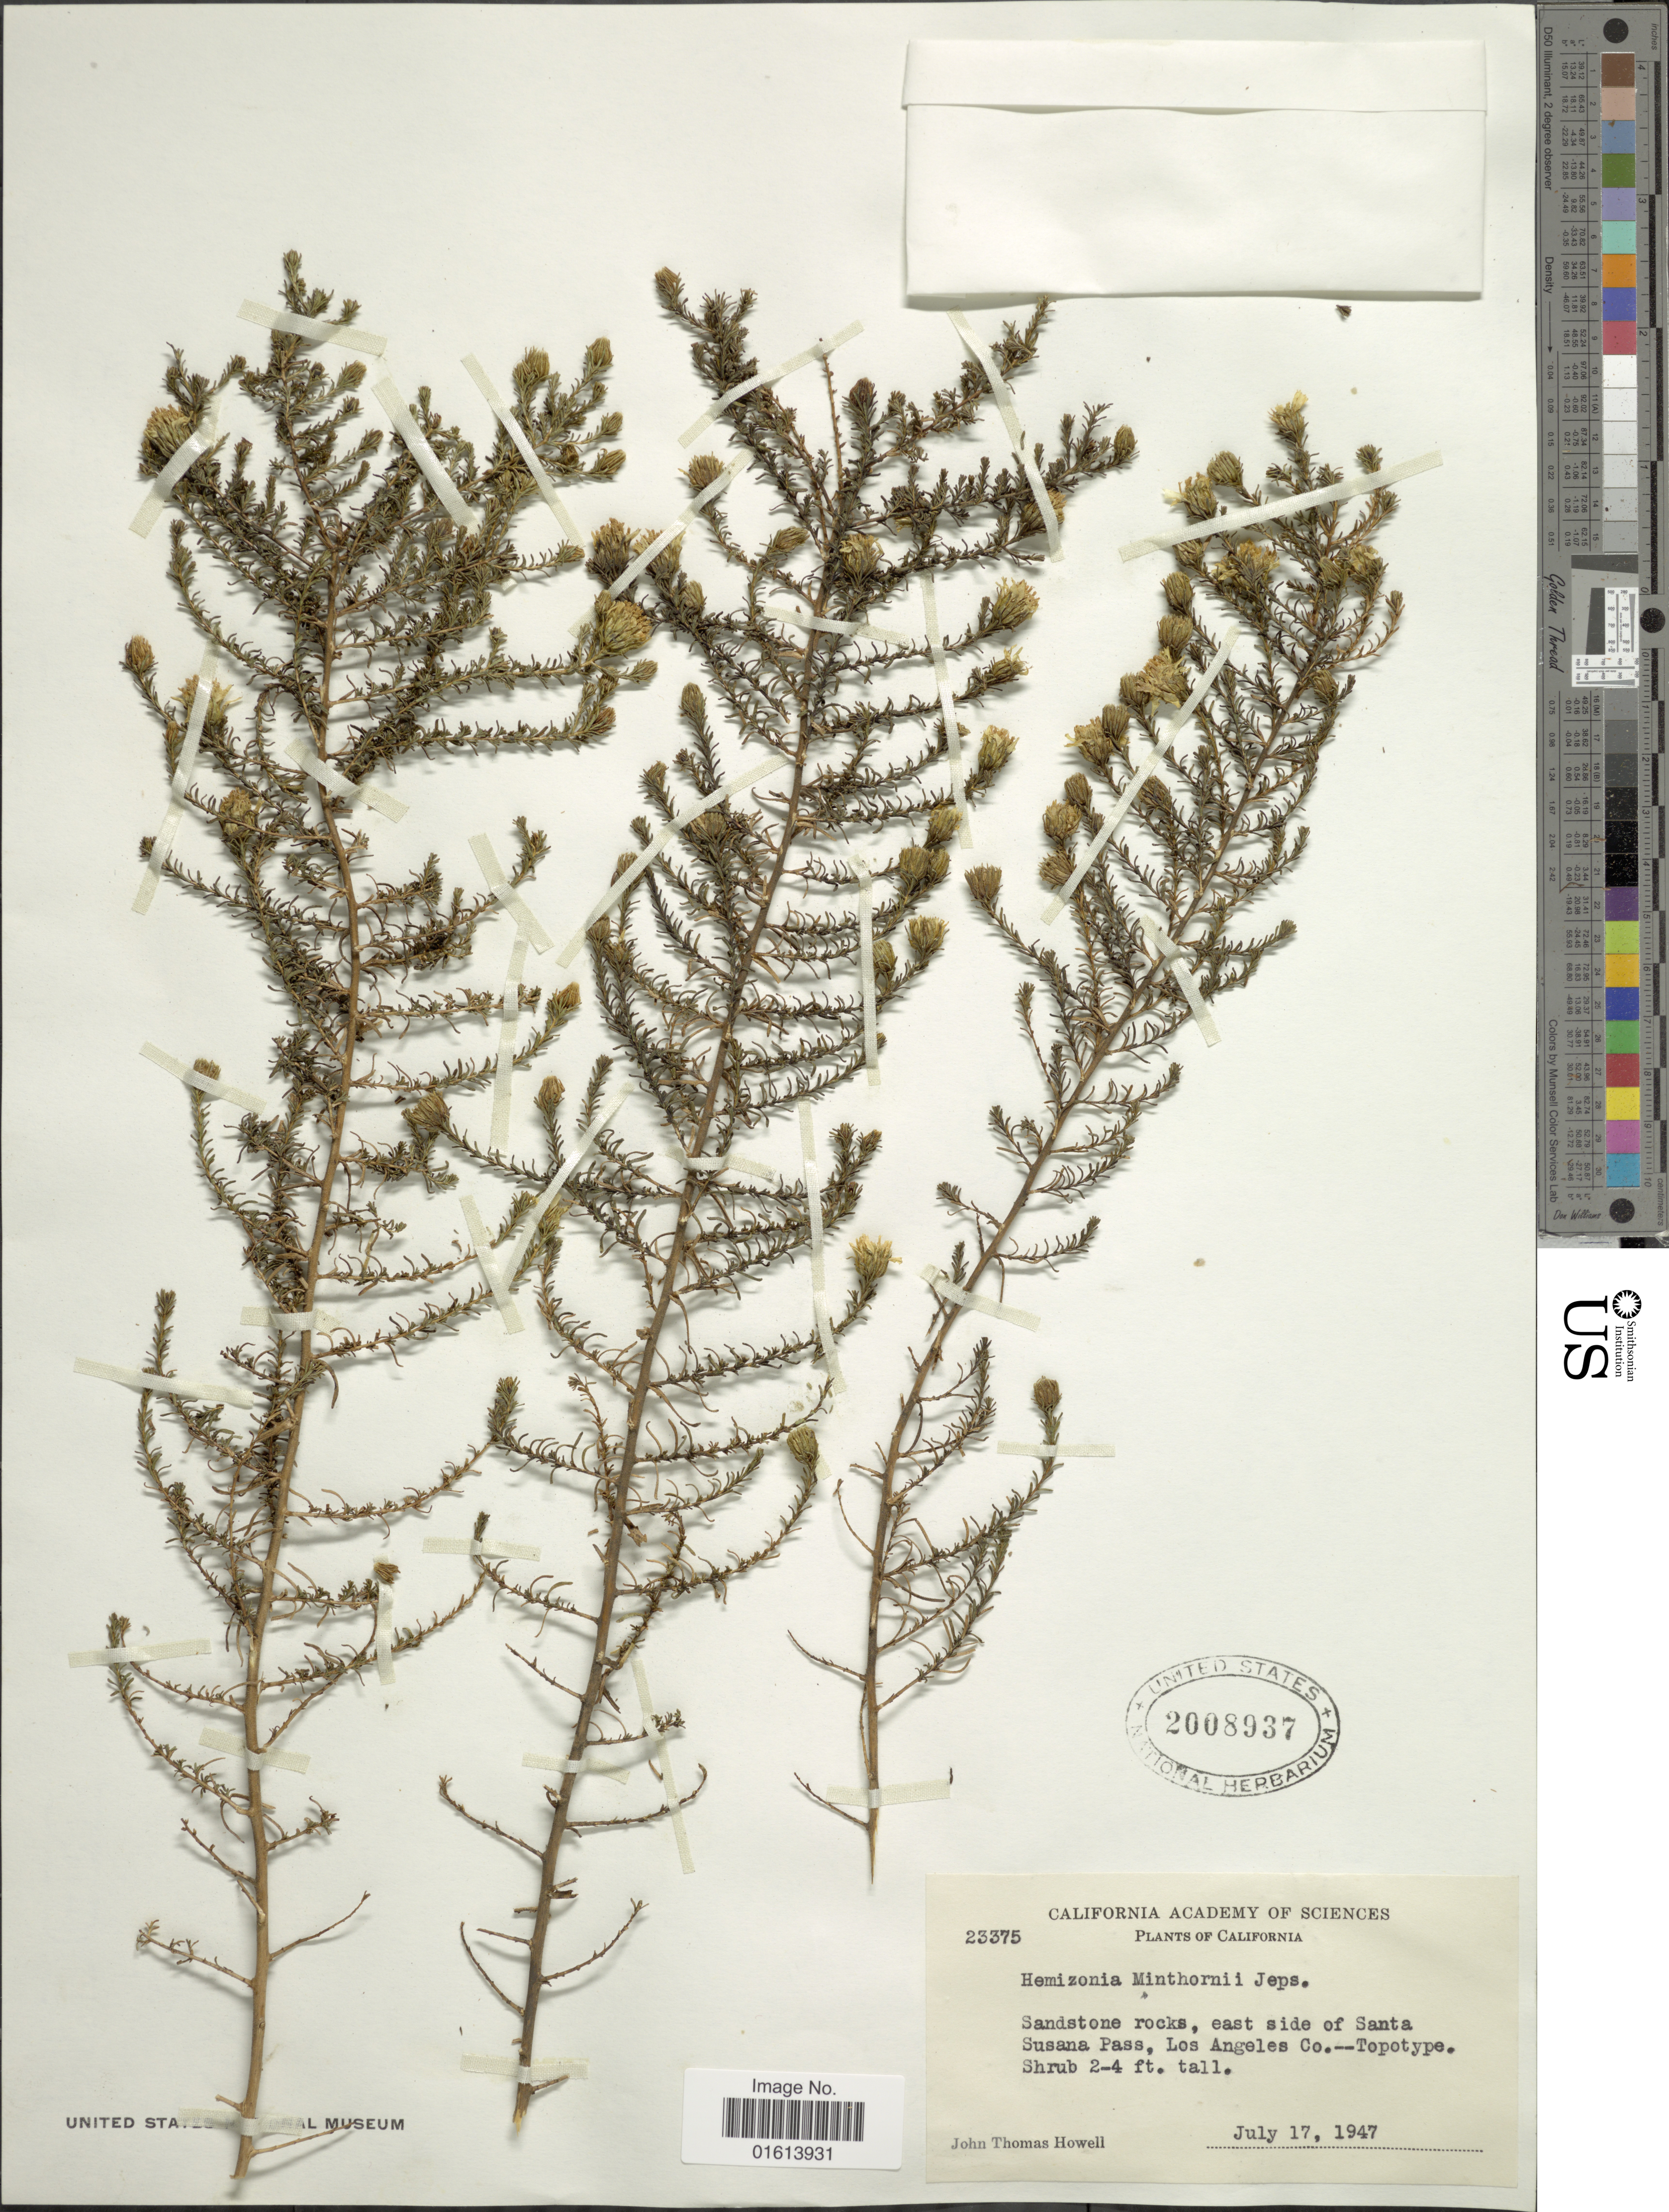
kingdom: Plantae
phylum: Tracheophyta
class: Magnoliopsida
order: Asterales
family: Asteraceae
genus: Deinandra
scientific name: Deinandra minthornii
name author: (Jeps.) B.G. Baldwin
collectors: J. T. Howell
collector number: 23375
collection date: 1947-07-17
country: United States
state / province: California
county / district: Los Angeles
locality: California. Sandstone rocks, east side of Santa Susana Pass, Los Angeles Co.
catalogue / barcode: US 2008937